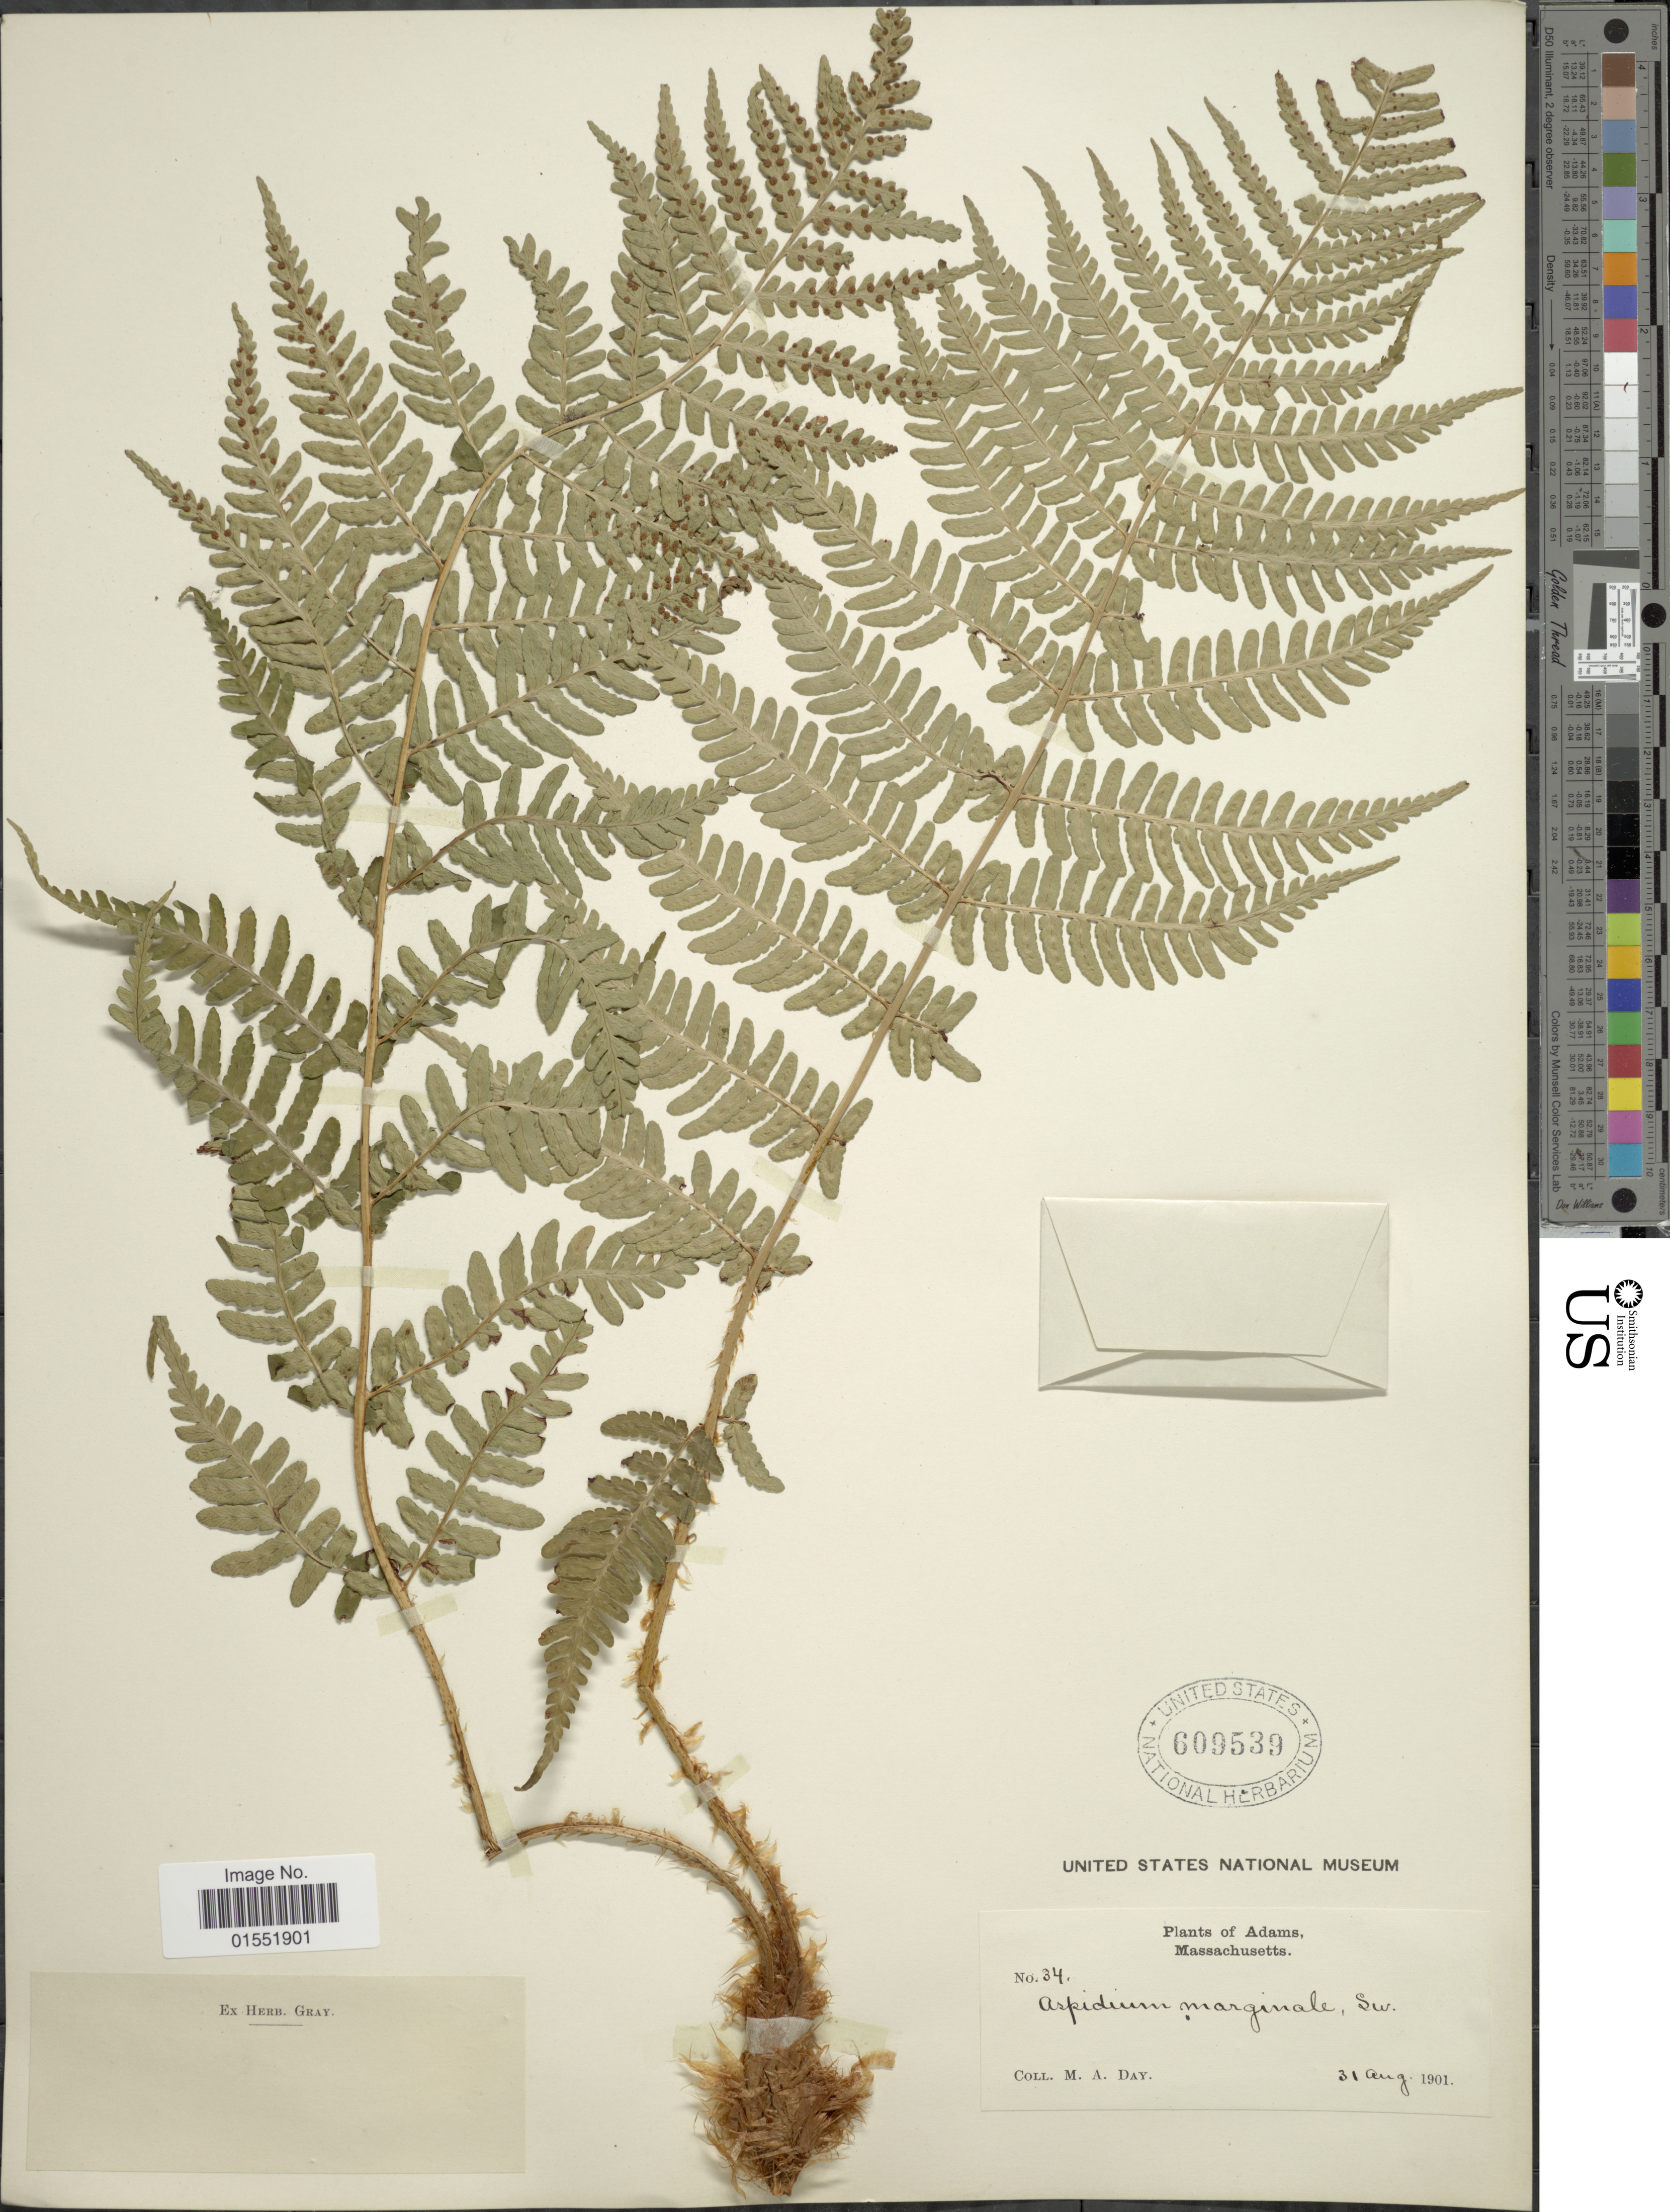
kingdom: Plantae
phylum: Tracheophyta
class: Polypodiopsida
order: Polypodiales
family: Dryopteridaceae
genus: Dryopteris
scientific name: Dryopteris marginalis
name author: (L.) A. Gray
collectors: M. Day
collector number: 34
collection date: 1901-08-31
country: United States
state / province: Massachusetts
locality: Adams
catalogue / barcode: US 609539